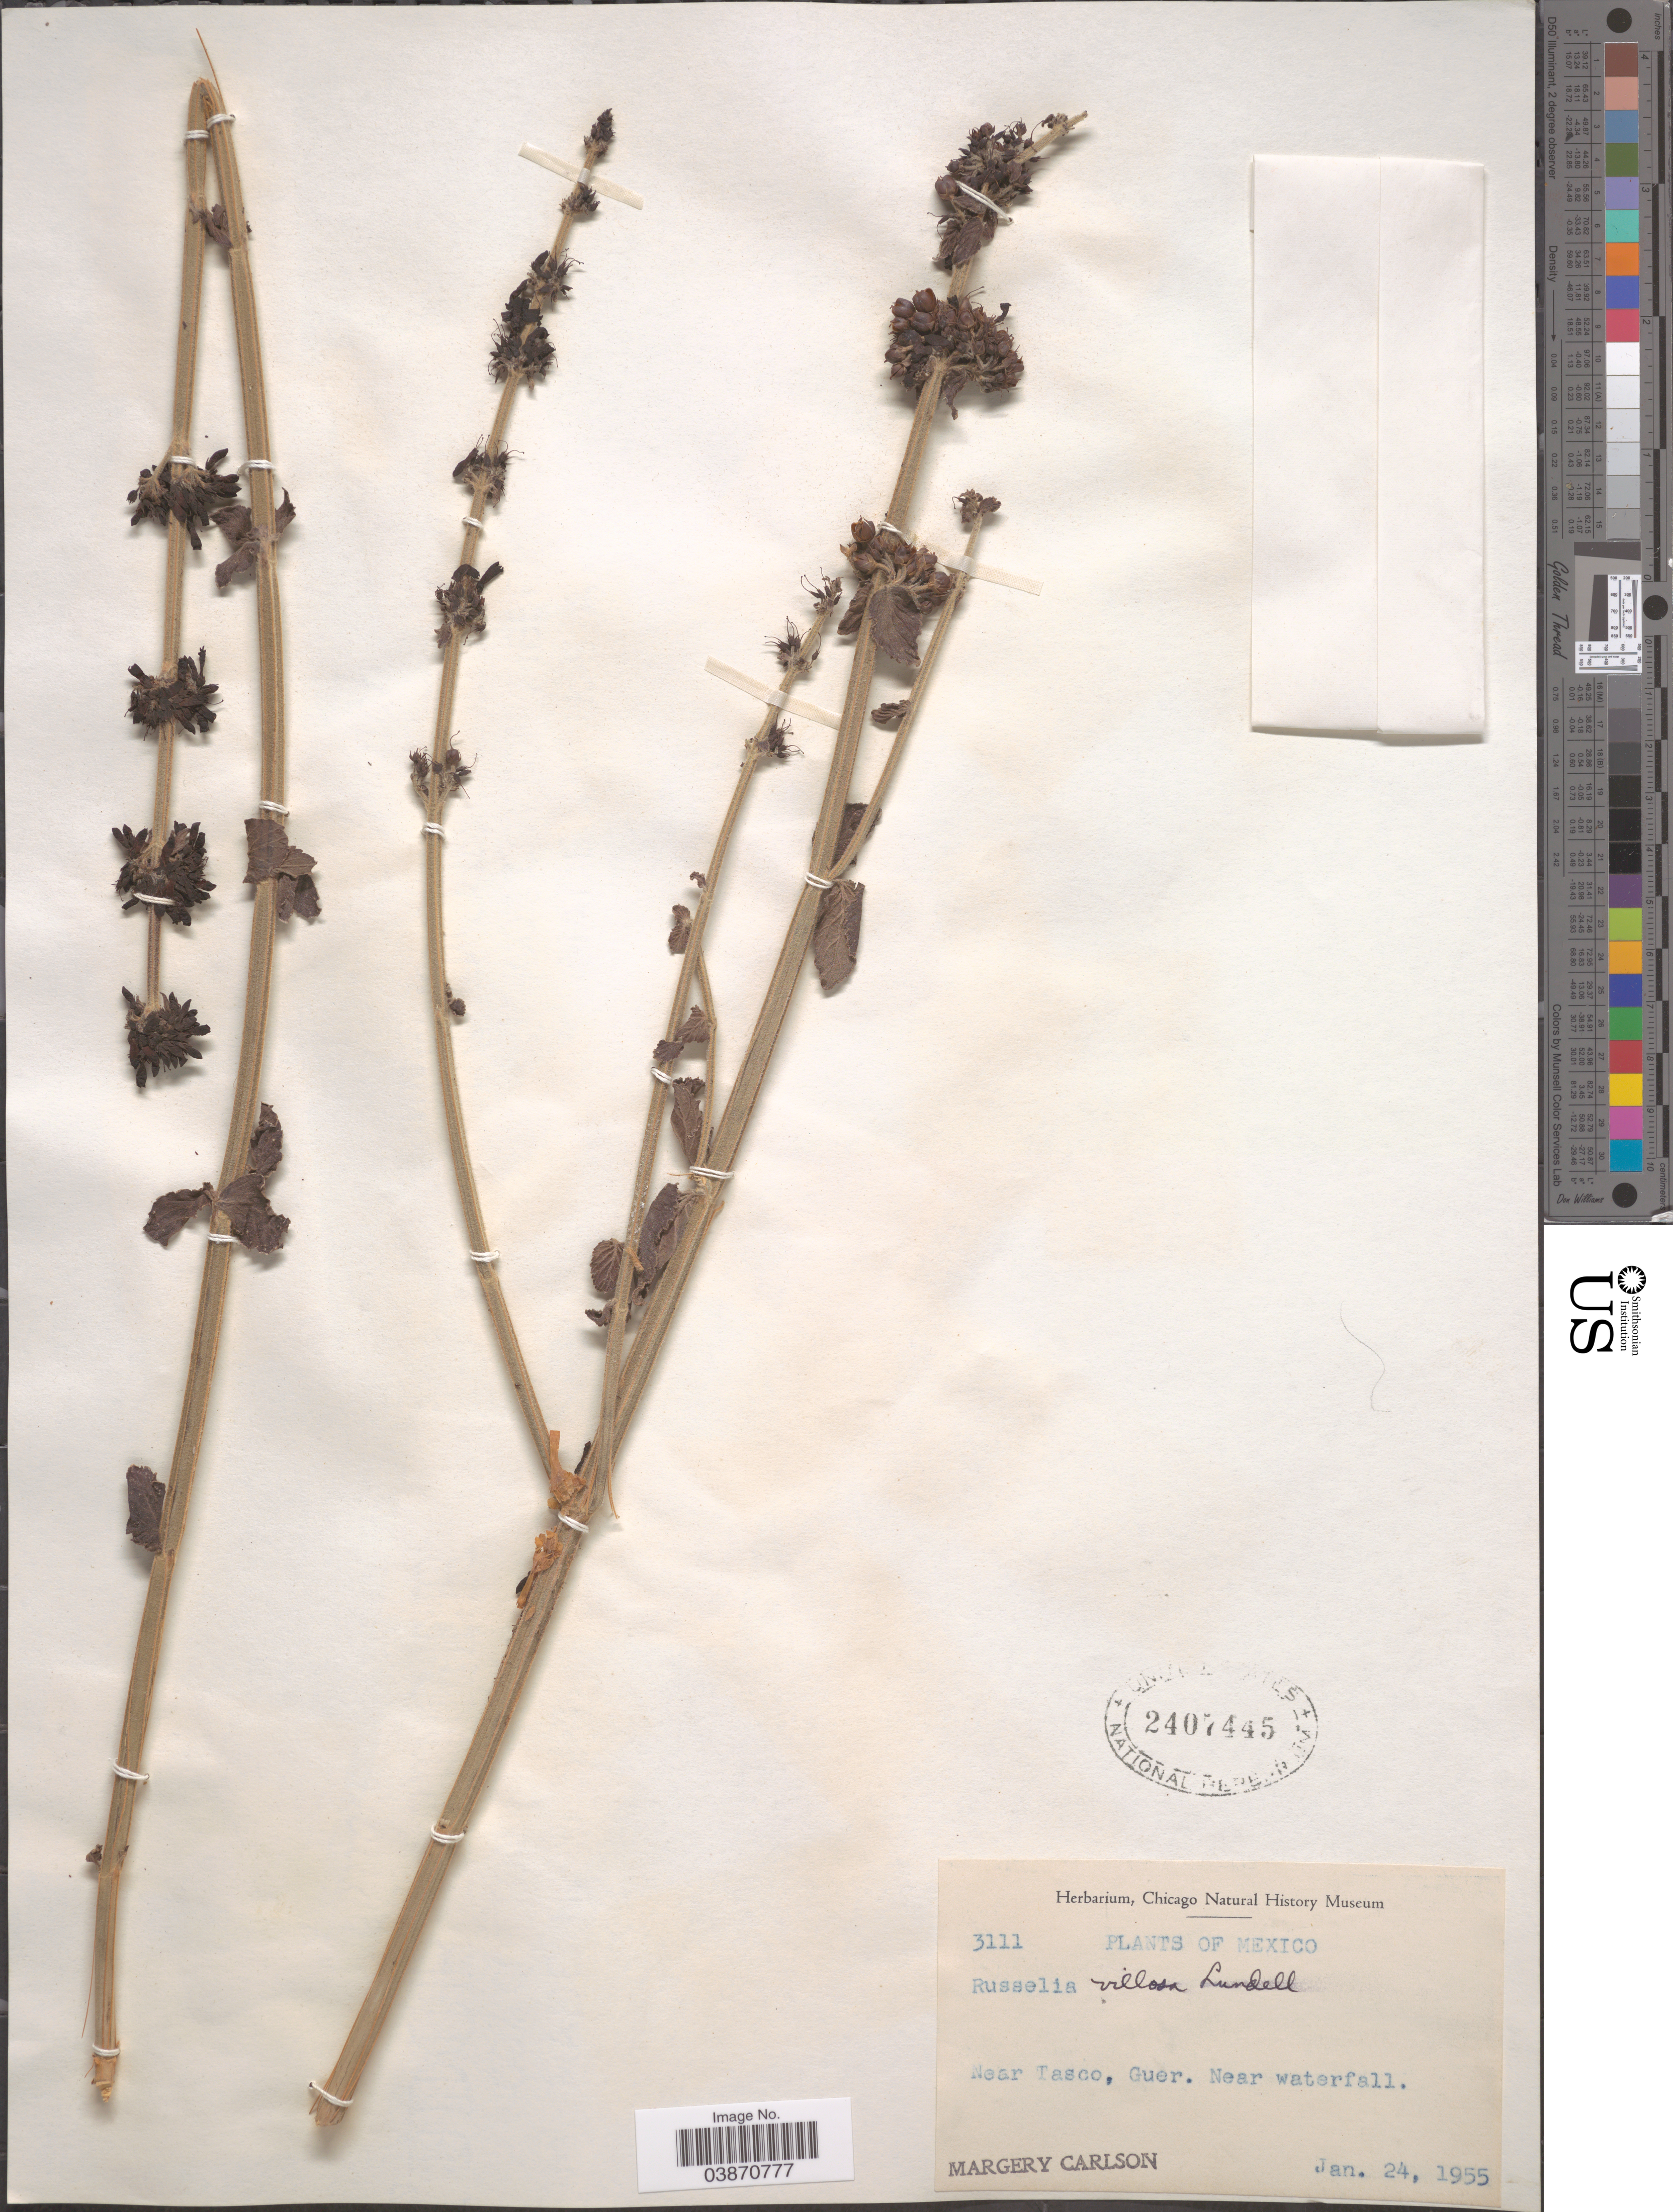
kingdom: Plantae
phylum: Tracheophyta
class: Magnoliopsida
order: Lamiales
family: Plantaginaceae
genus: Russelia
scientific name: Russelia villosa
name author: Lundell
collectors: M. C. Carlson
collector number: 3111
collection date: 1955-01-24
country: Mexico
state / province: Guerrero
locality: Near Tasco.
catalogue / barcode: US 2407445